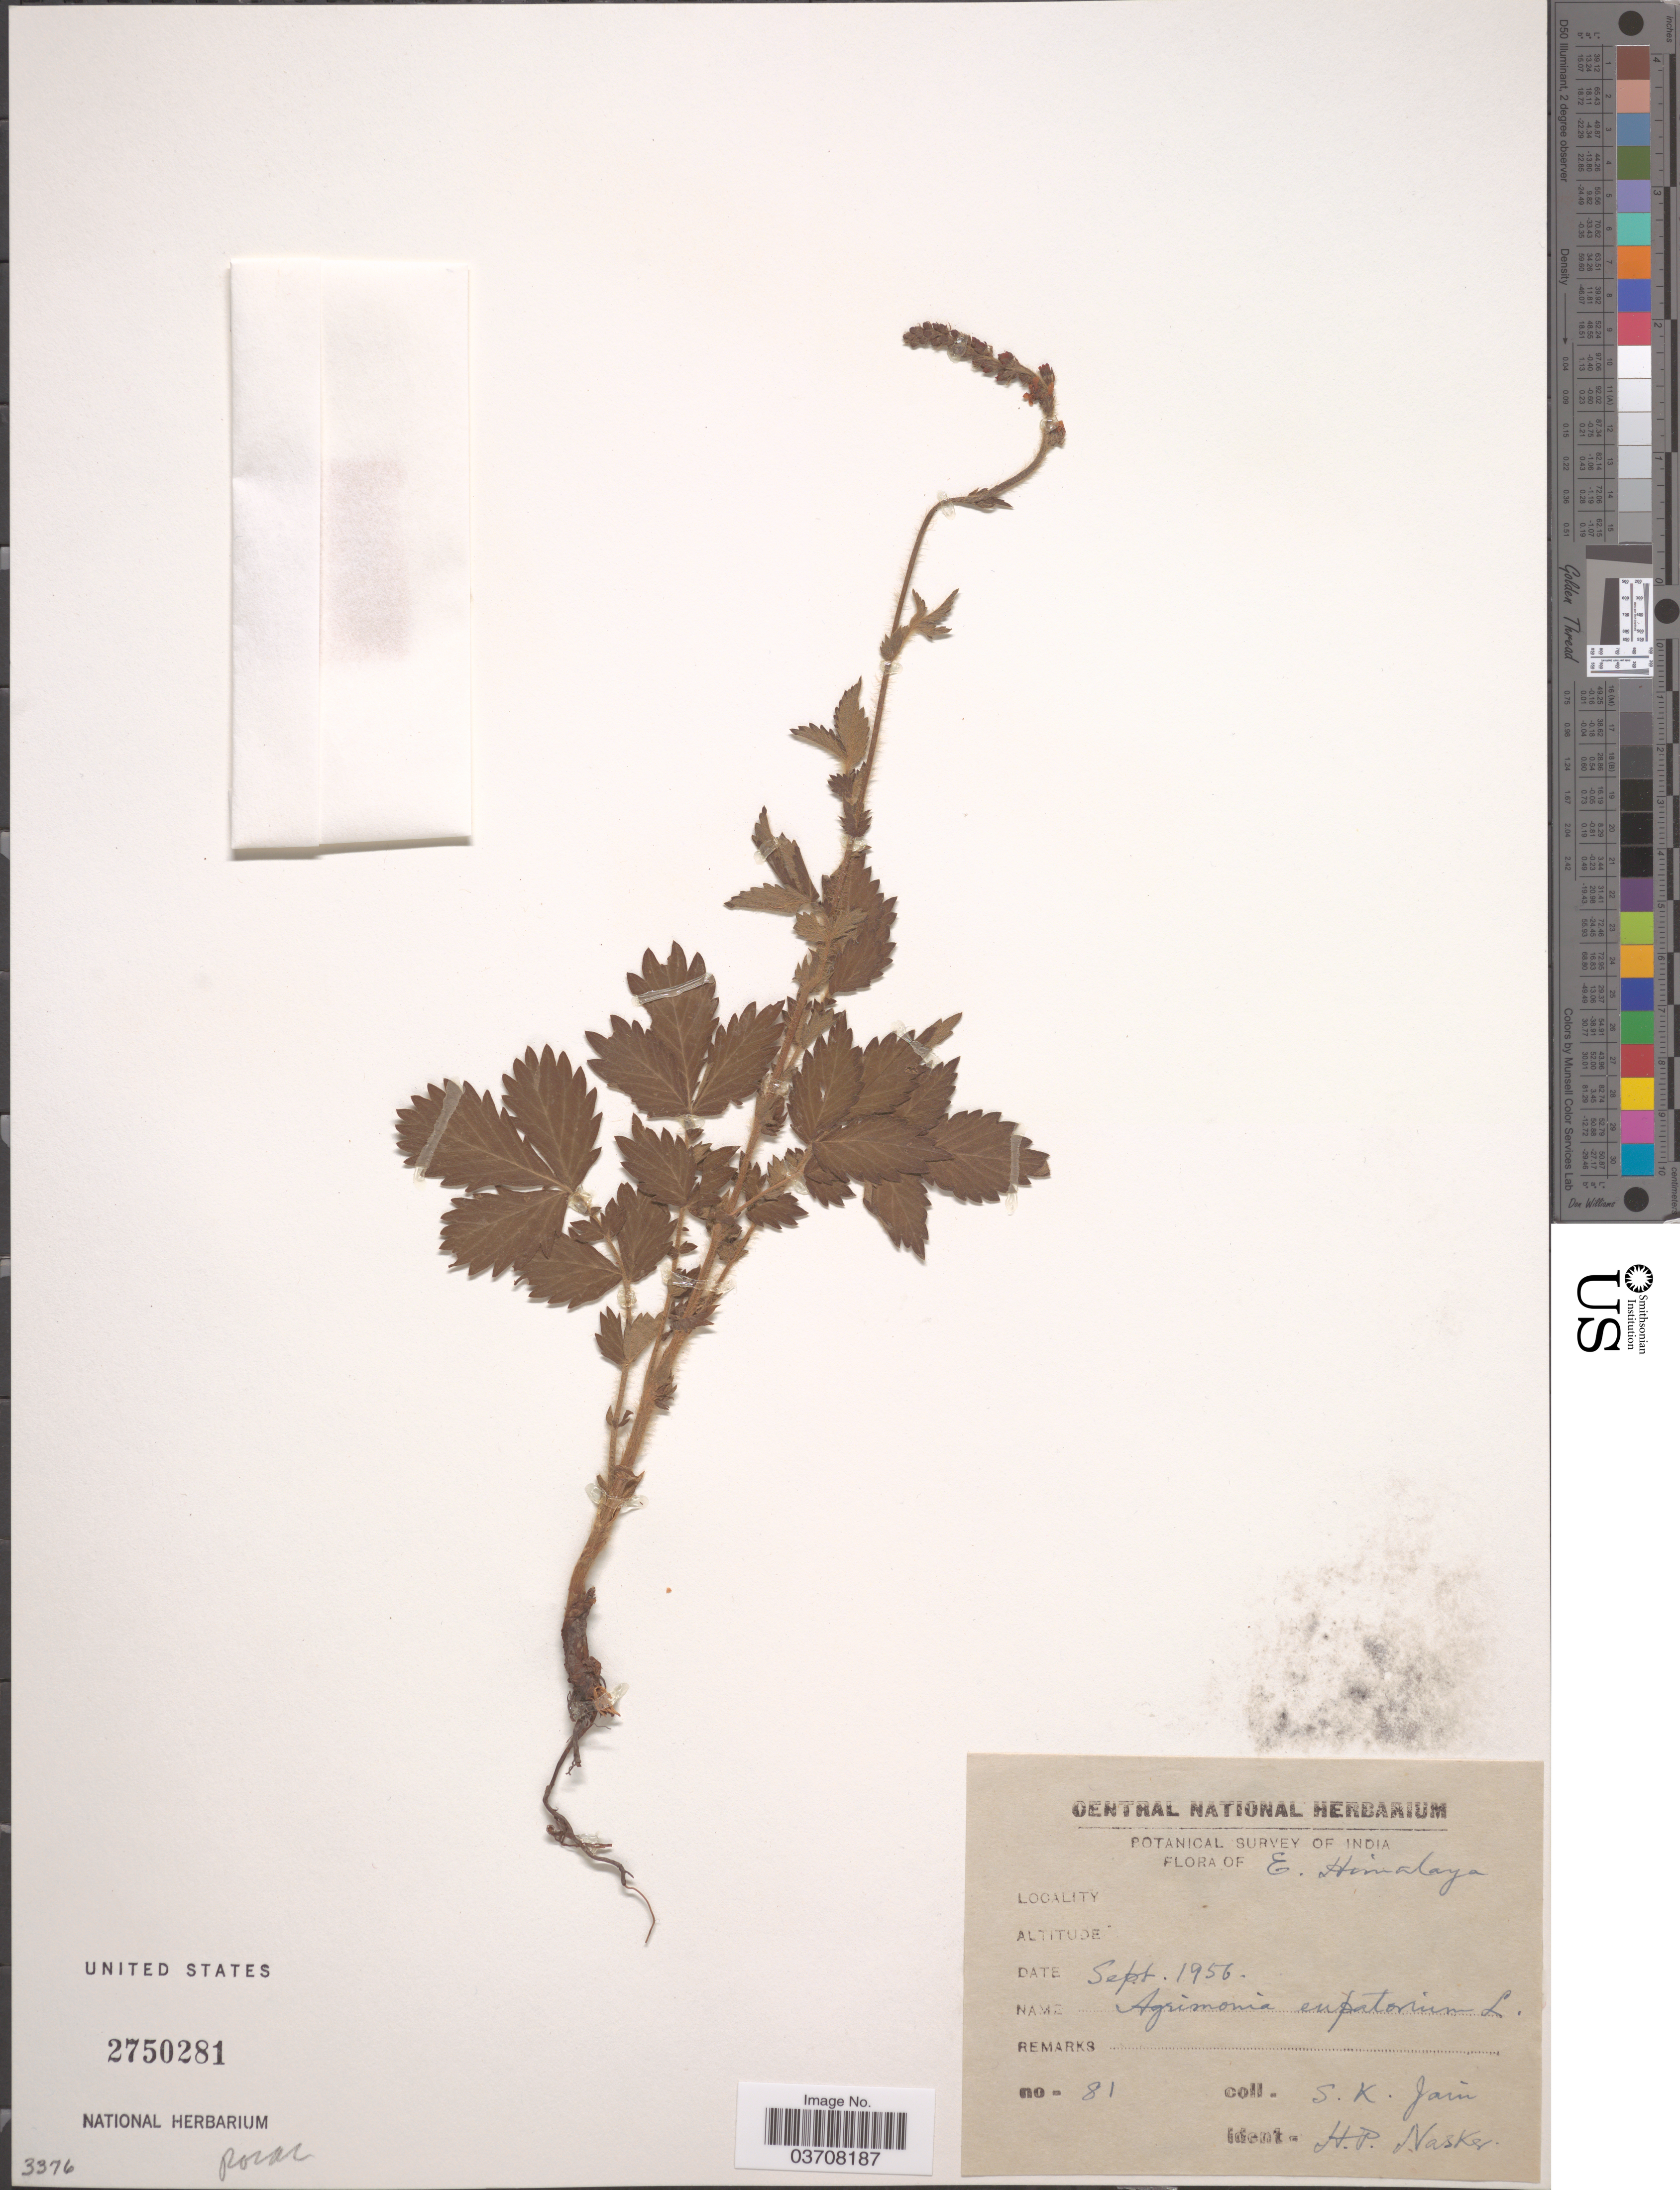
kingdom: Plantae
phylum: Tracheophyta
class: Magnoliopsida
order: Rosales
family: Rosaceae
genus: Agrimonia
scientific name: Agrimonia eupatoria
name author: L.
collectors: S. Jain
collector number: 81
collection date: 1956-09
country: India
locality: E. Himalaya.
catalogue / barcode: US 2750281